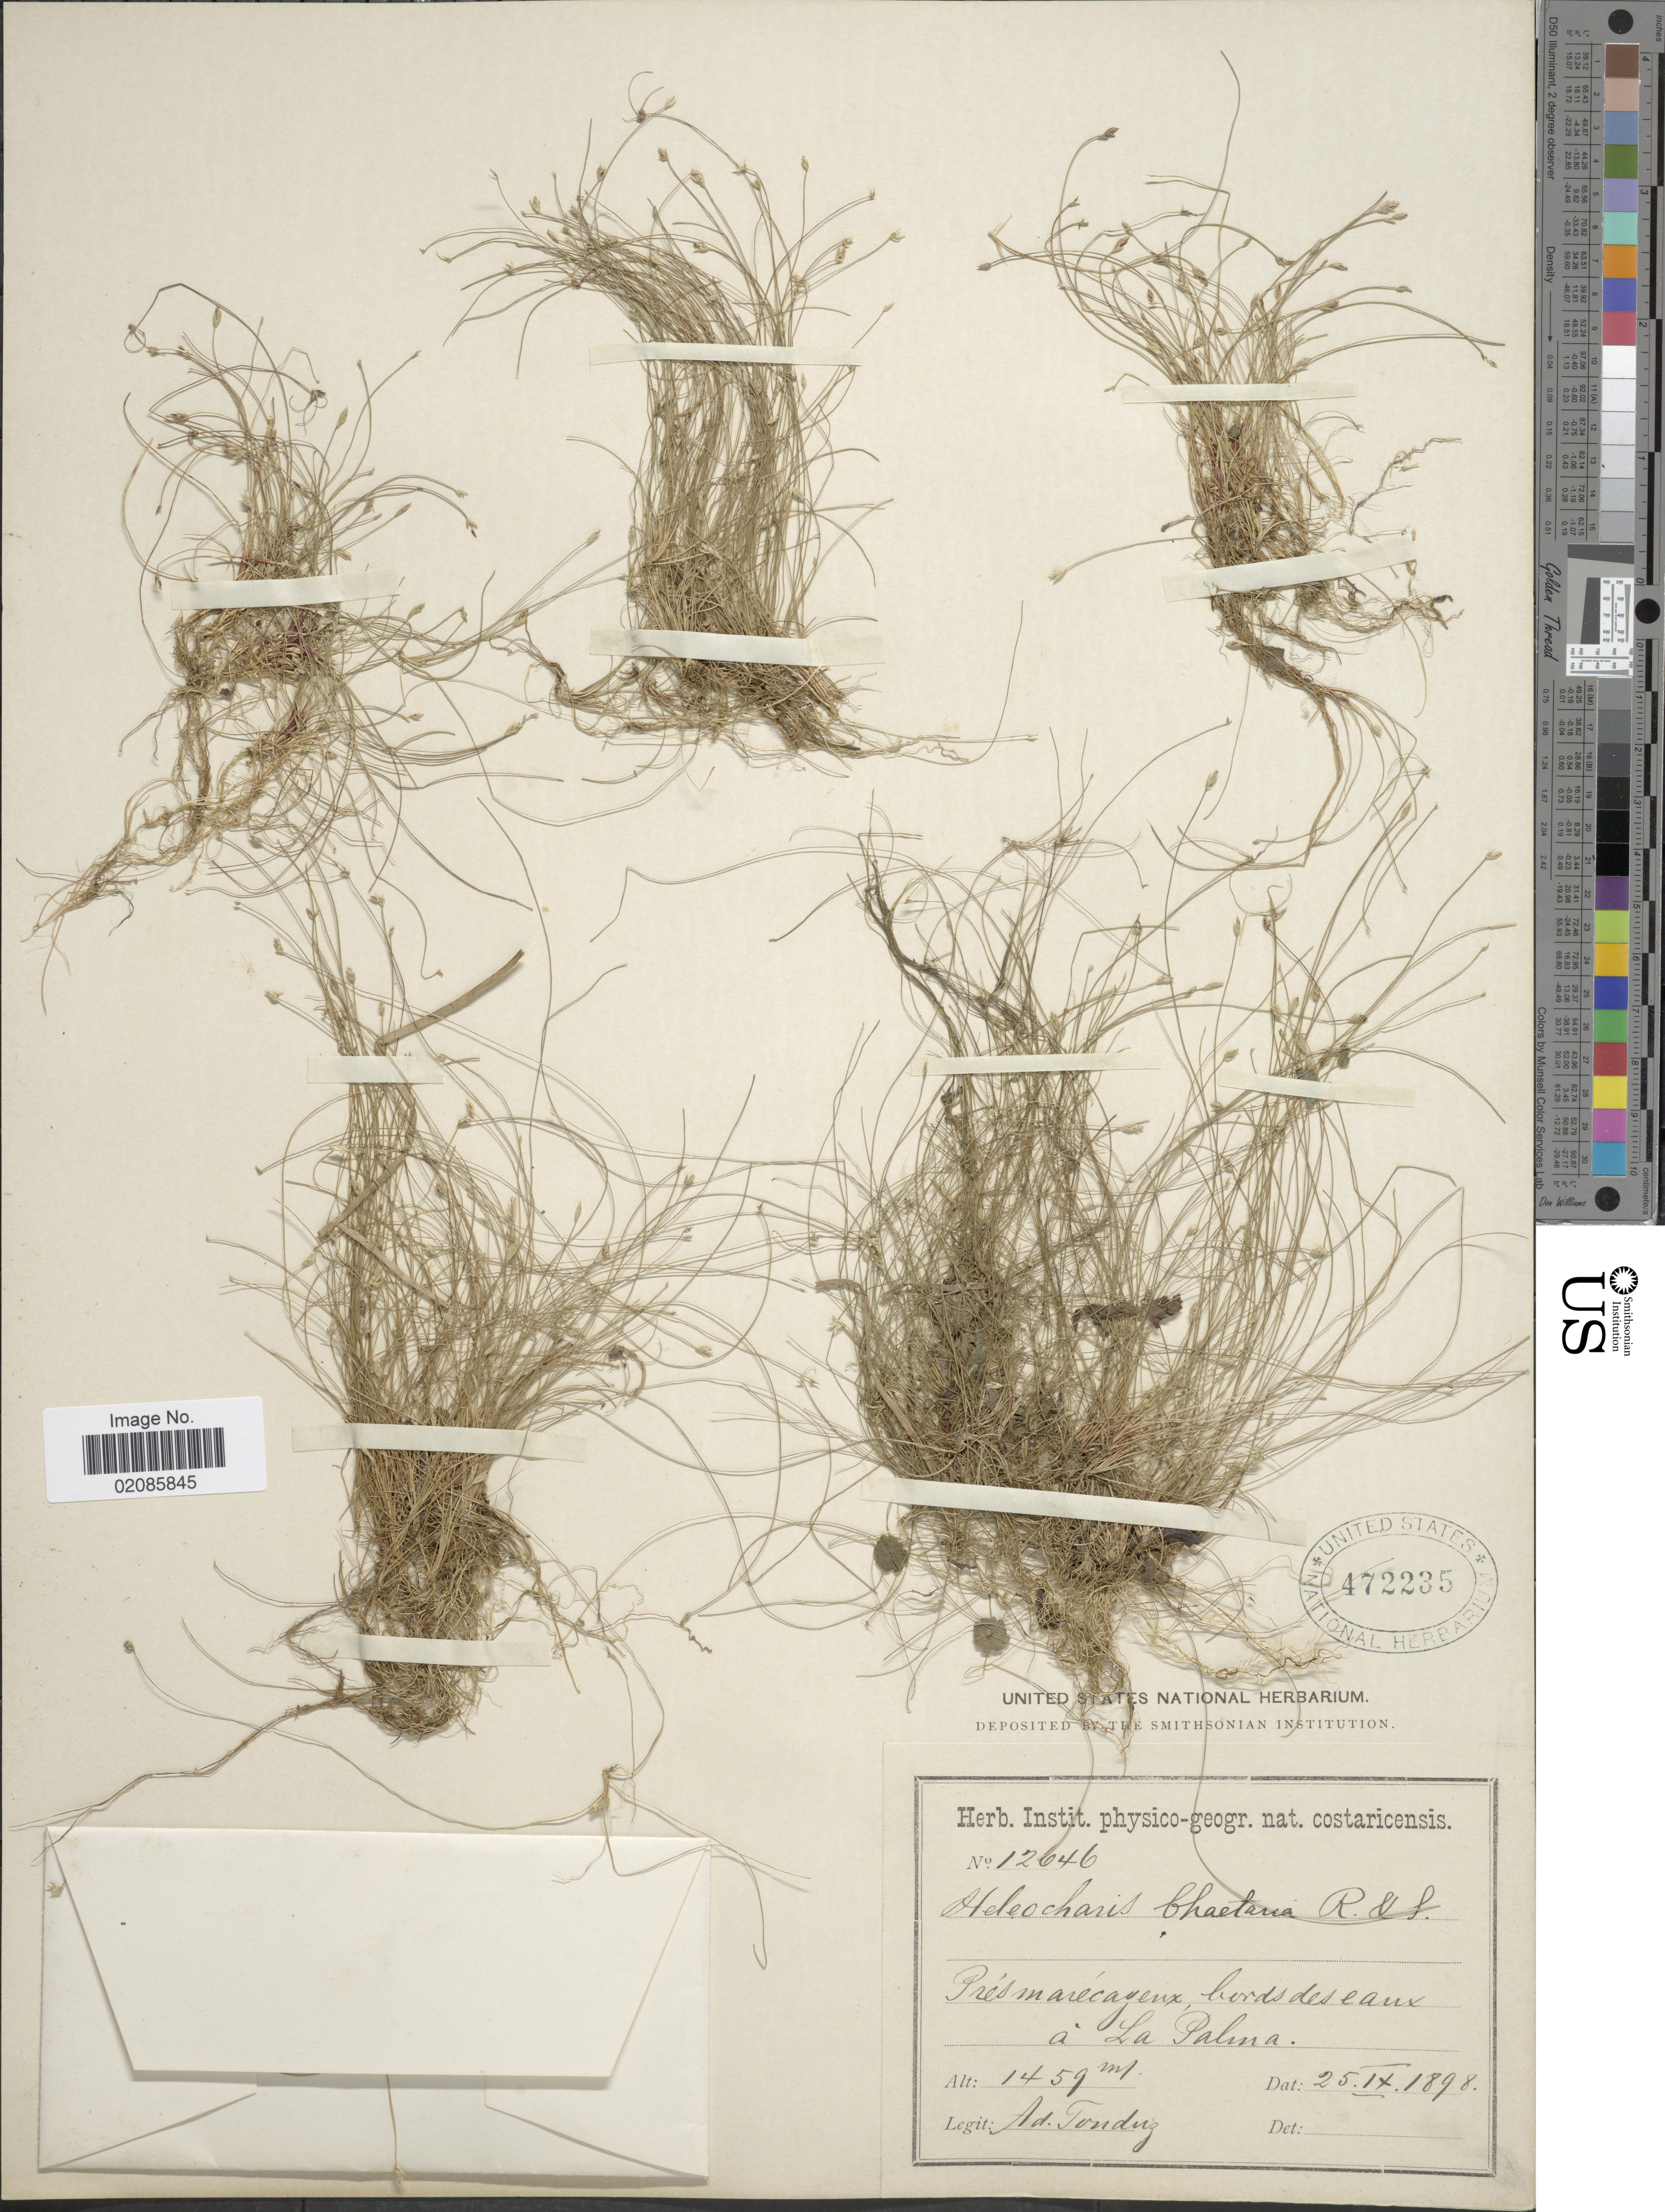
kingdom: Plantae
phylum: Tracheophyta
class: Liliopsida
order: Poales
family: Cyperaceae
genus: Eleocharis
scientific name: Eleocharis retroflexa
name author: (Poir.) Urb.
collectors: A. Tonduz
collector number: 12646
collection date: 1898-09-25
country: Costa Rica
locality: Près marécayeux, bords des eaux á La Palma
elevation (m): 1459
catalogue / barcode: US 472235